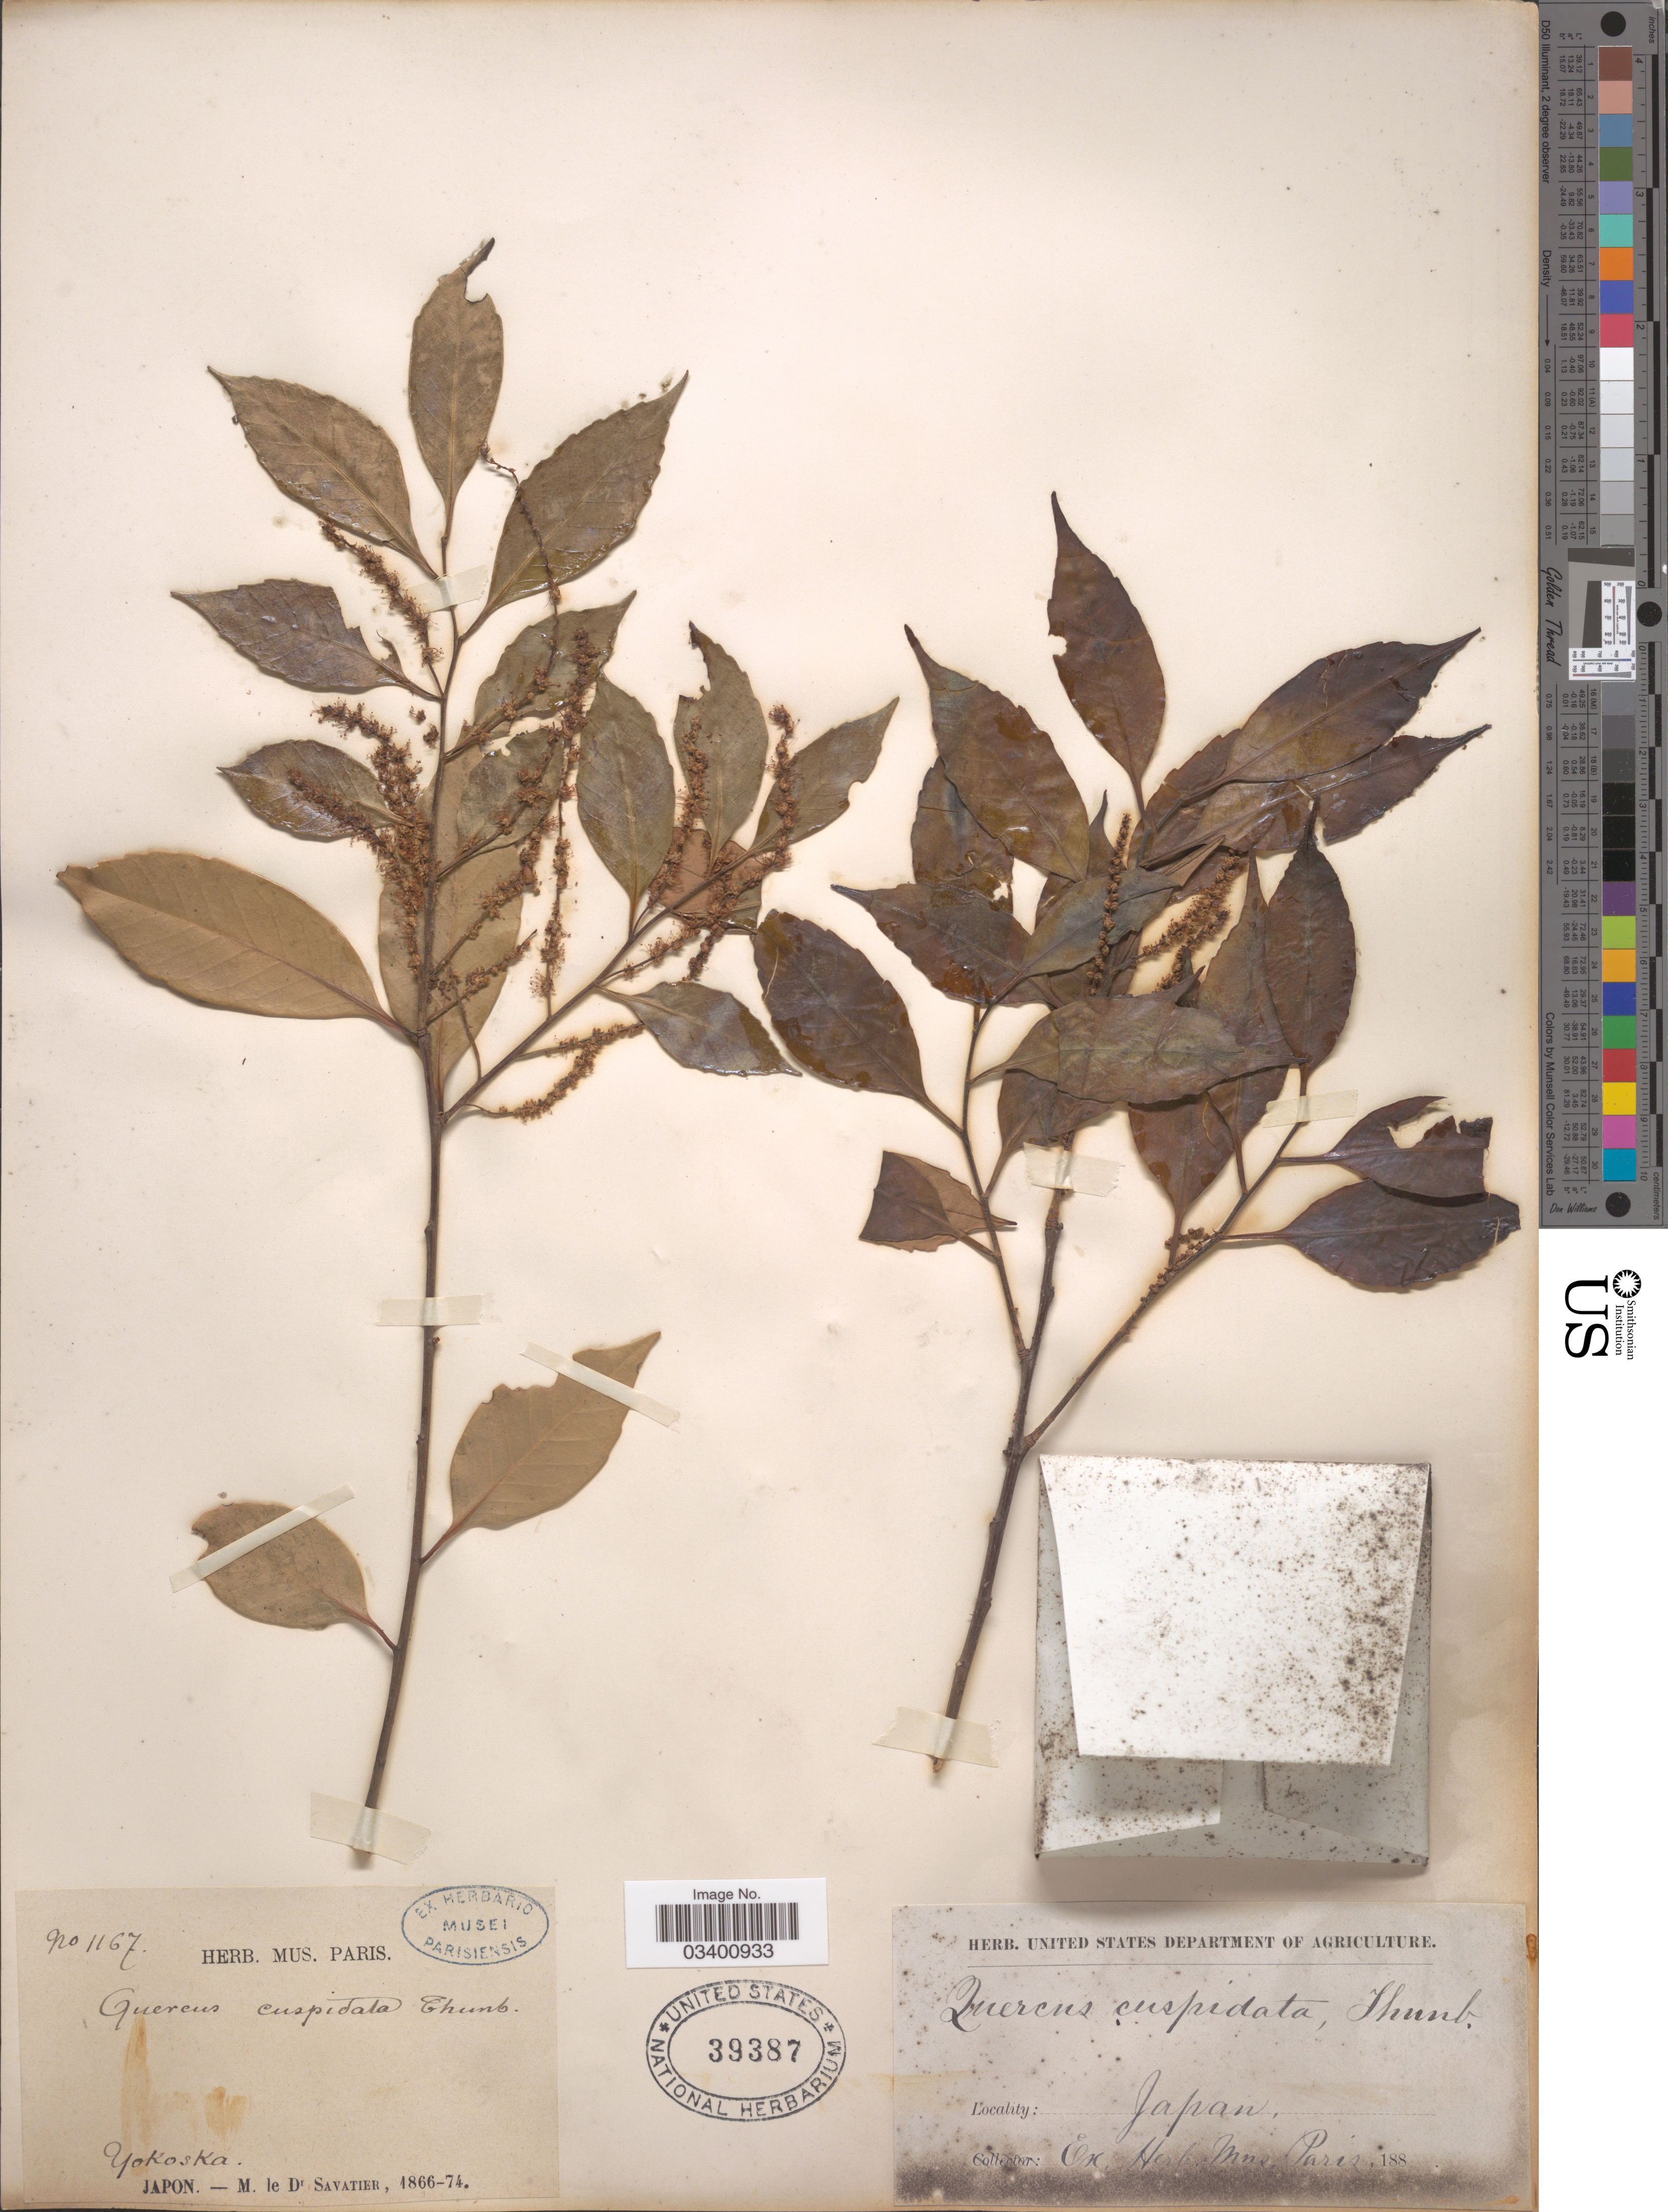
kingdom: Plantae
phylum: Tracheophyta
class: Magnoliopsida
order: Fagales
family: Fagaceae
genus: Castanopsis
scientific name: Castanopsis cuspidata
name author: (Thunb.) Schottky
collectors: M. Savatier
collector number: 1167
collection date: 1866/1874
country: Japan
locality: Yokoska.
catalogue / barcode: US 39387